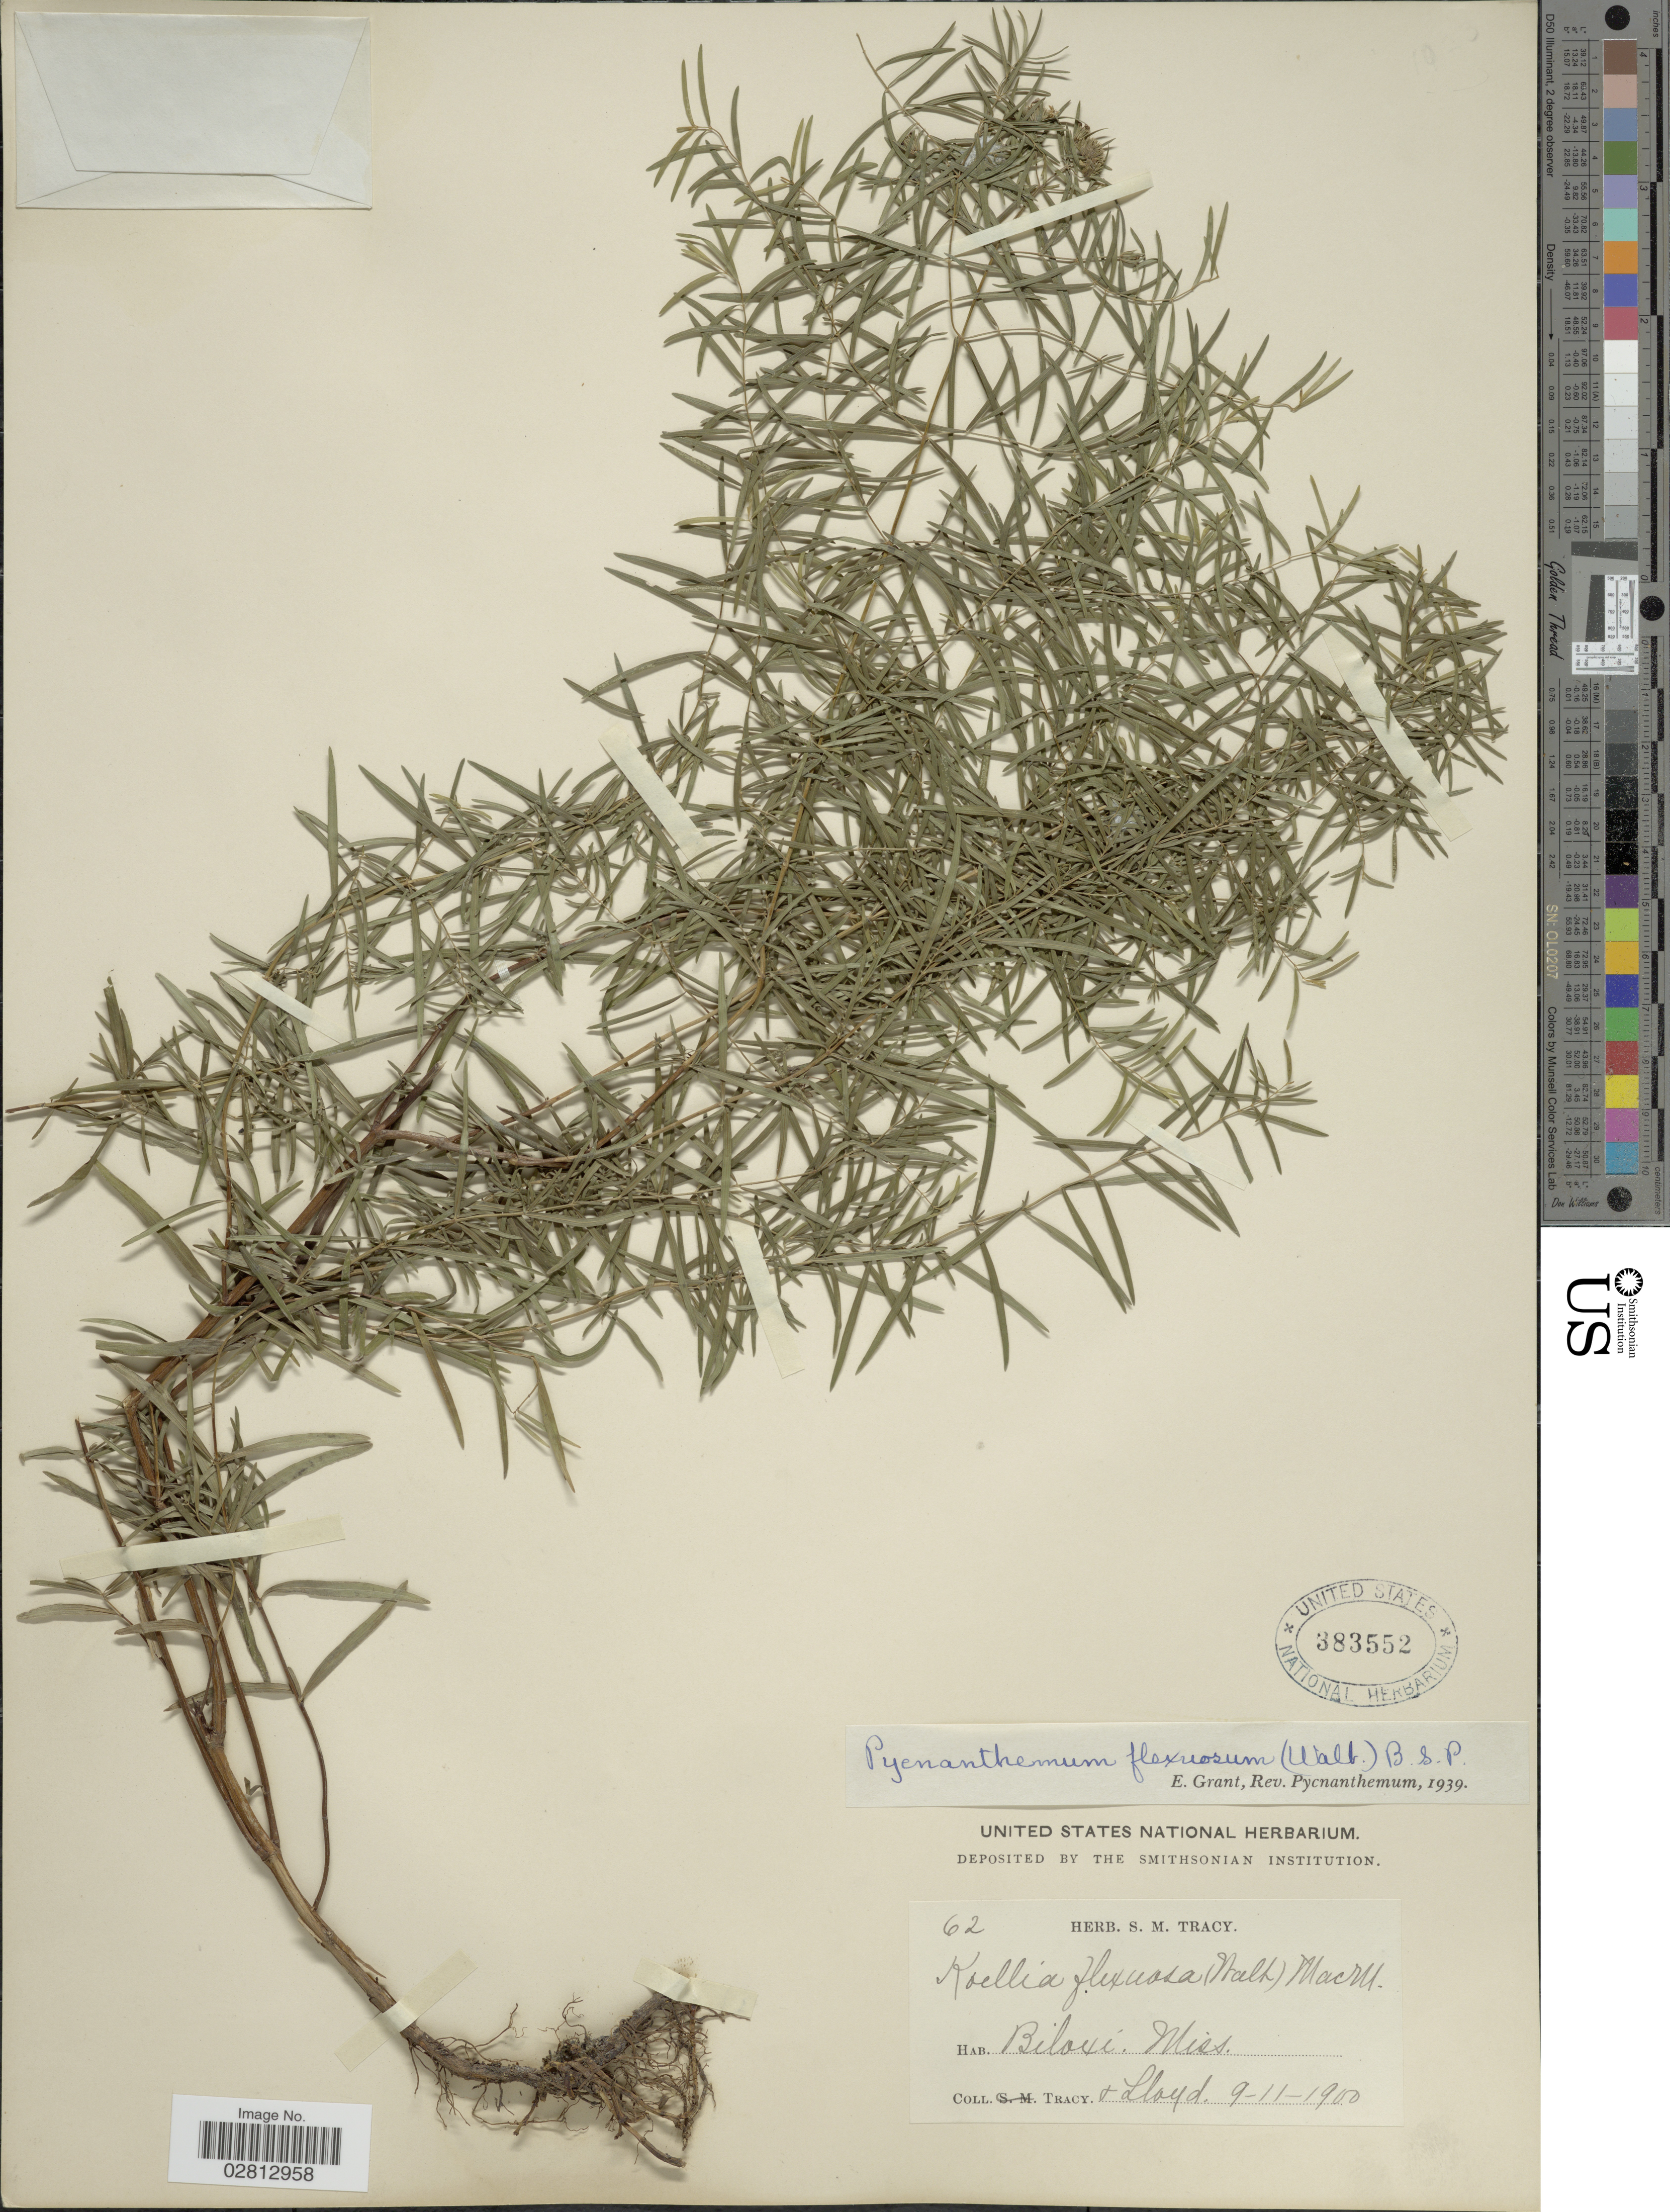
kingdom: Plantae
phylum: Tracheophyta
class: Magnoliopsida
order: Lamiales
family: Lamiaceae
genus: Pycnanthemum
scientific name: Pycnanthemum tenuifolium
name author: Schrad.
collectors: -. Tracy & -- Lloyd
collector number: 62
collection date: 1900-09-11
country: United States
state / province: Mississippi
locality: Biloxi.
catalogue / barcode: US 383552